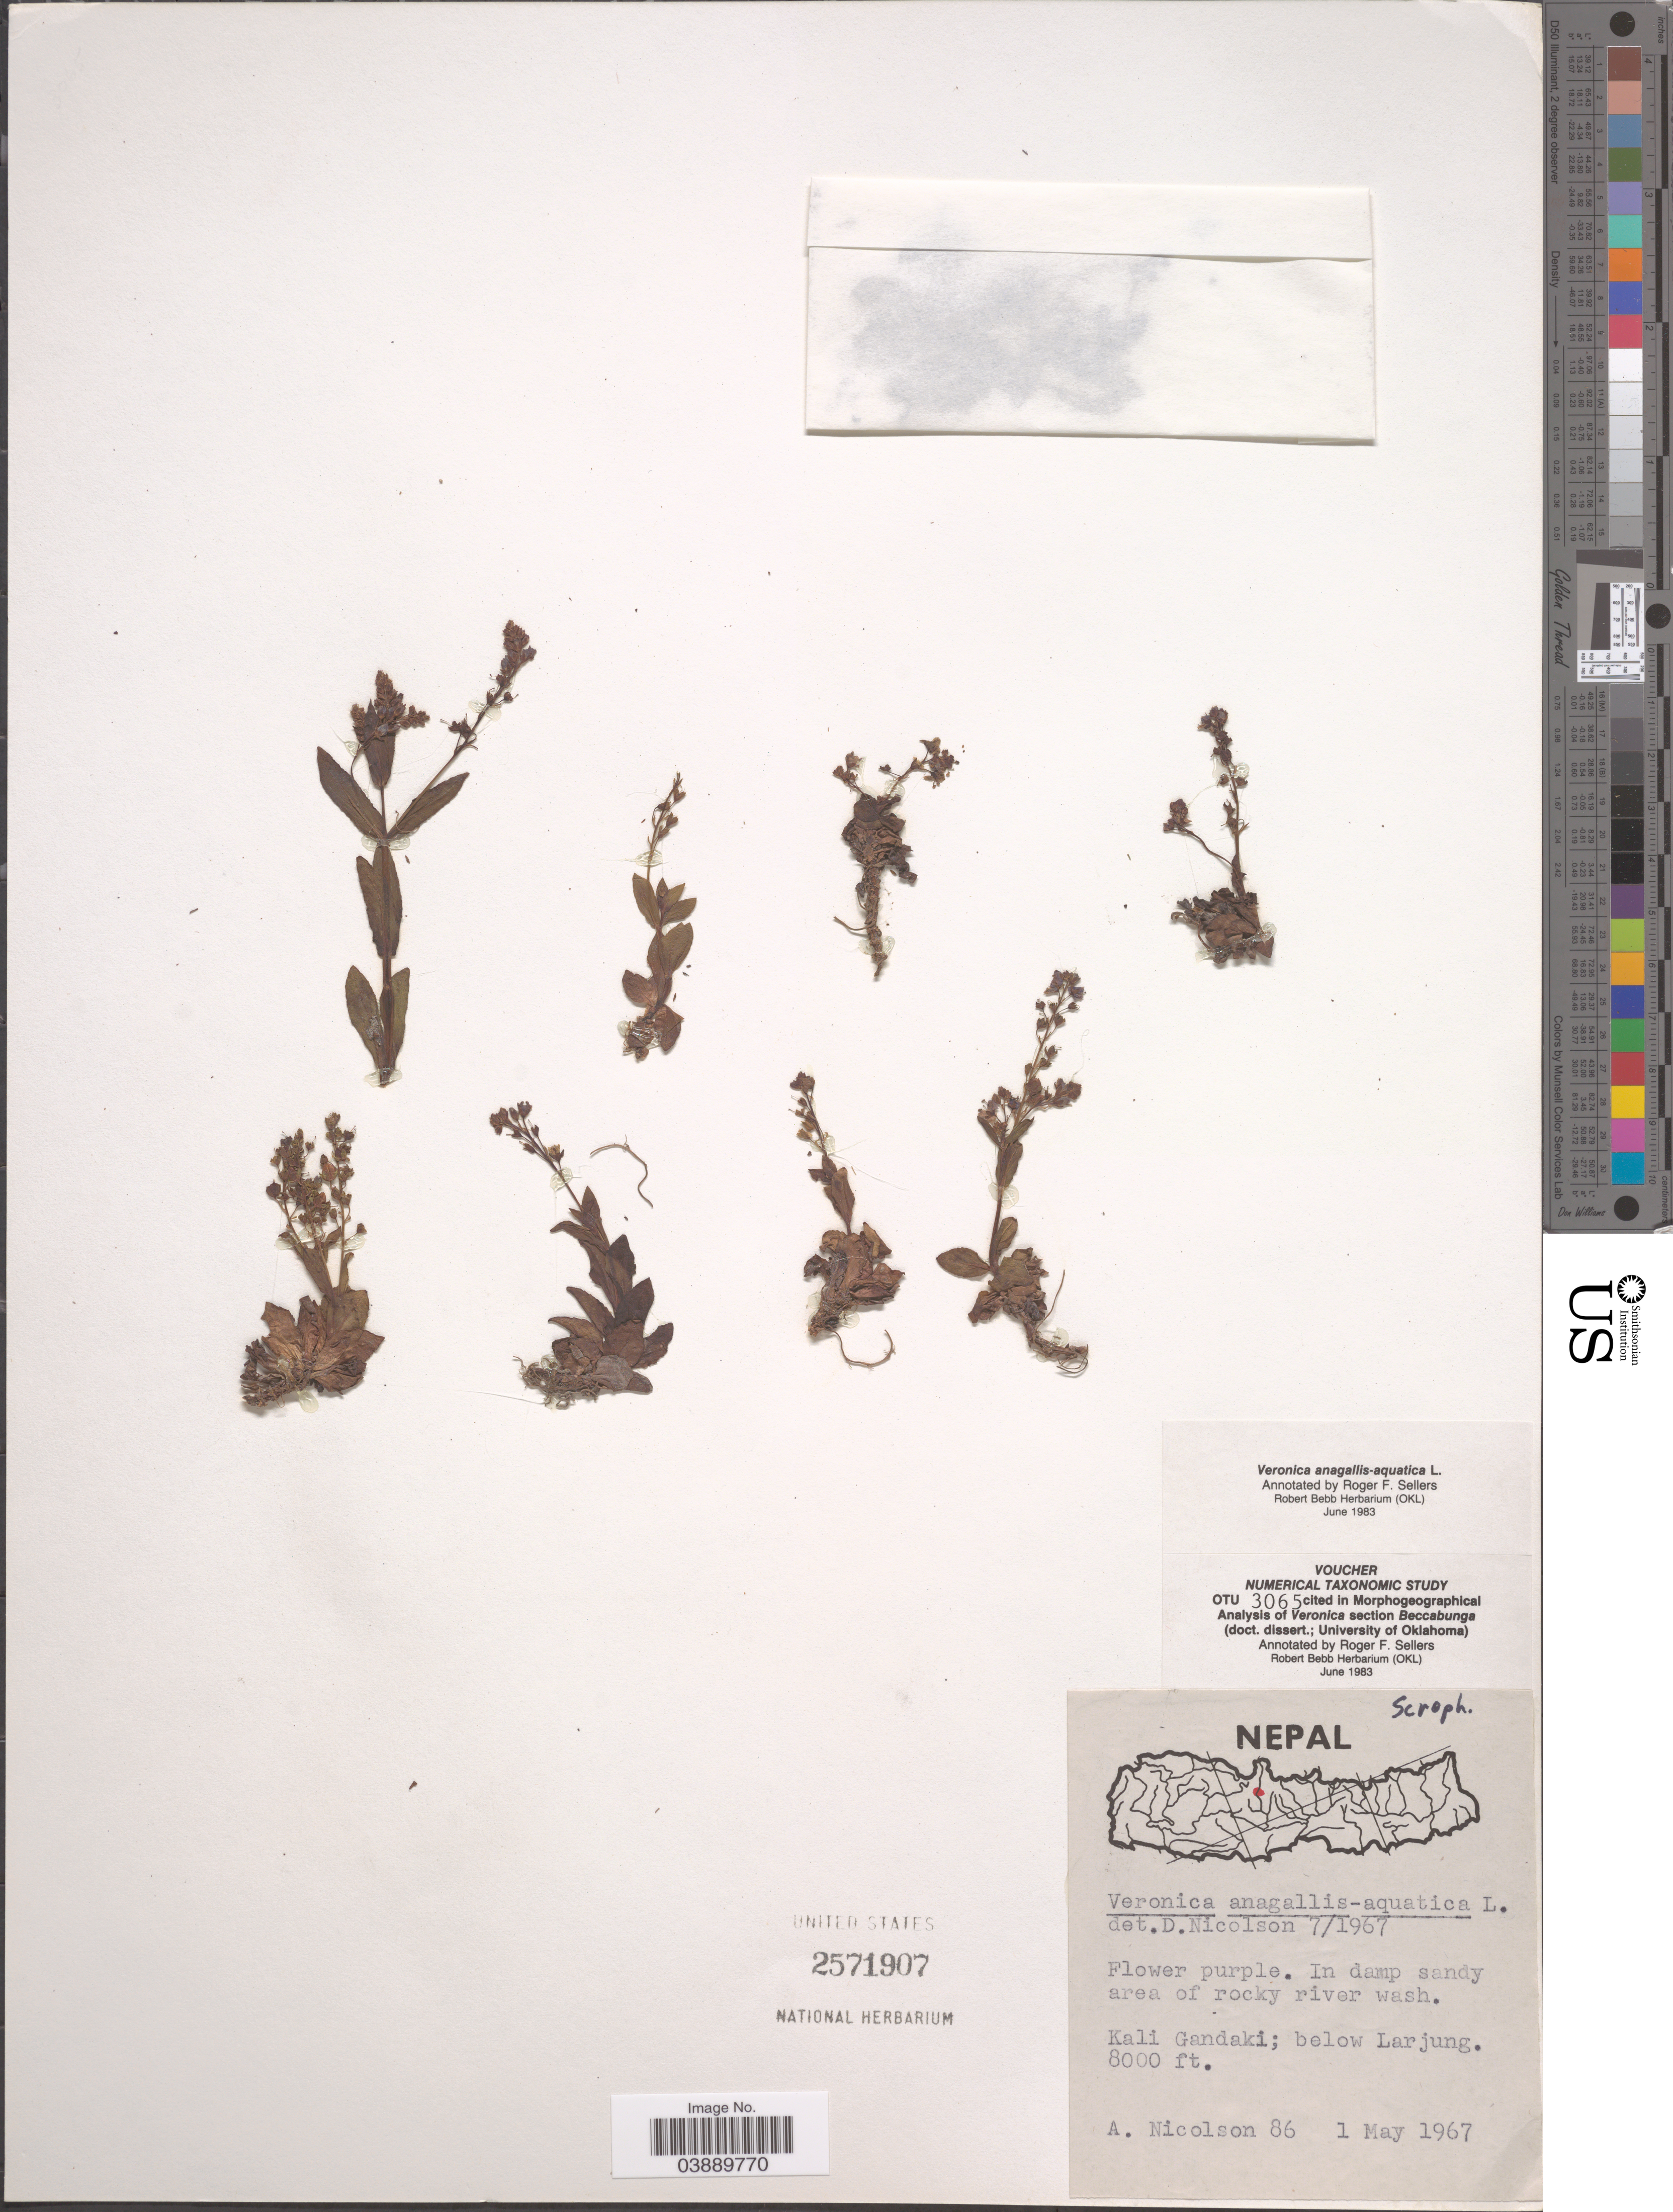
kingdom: Plantae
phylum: Tracheophyta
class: Magnoliopsida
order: Lamiales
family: Plantaginaceae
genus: Veronica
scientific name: Veronica anagallis-aquatica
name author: L.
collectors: A. C. Nicolson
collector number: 86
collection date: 1967-05-01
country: Nepal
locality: Kali Gandaki; below Larjung.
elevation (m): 2438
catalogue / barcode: US 2571907